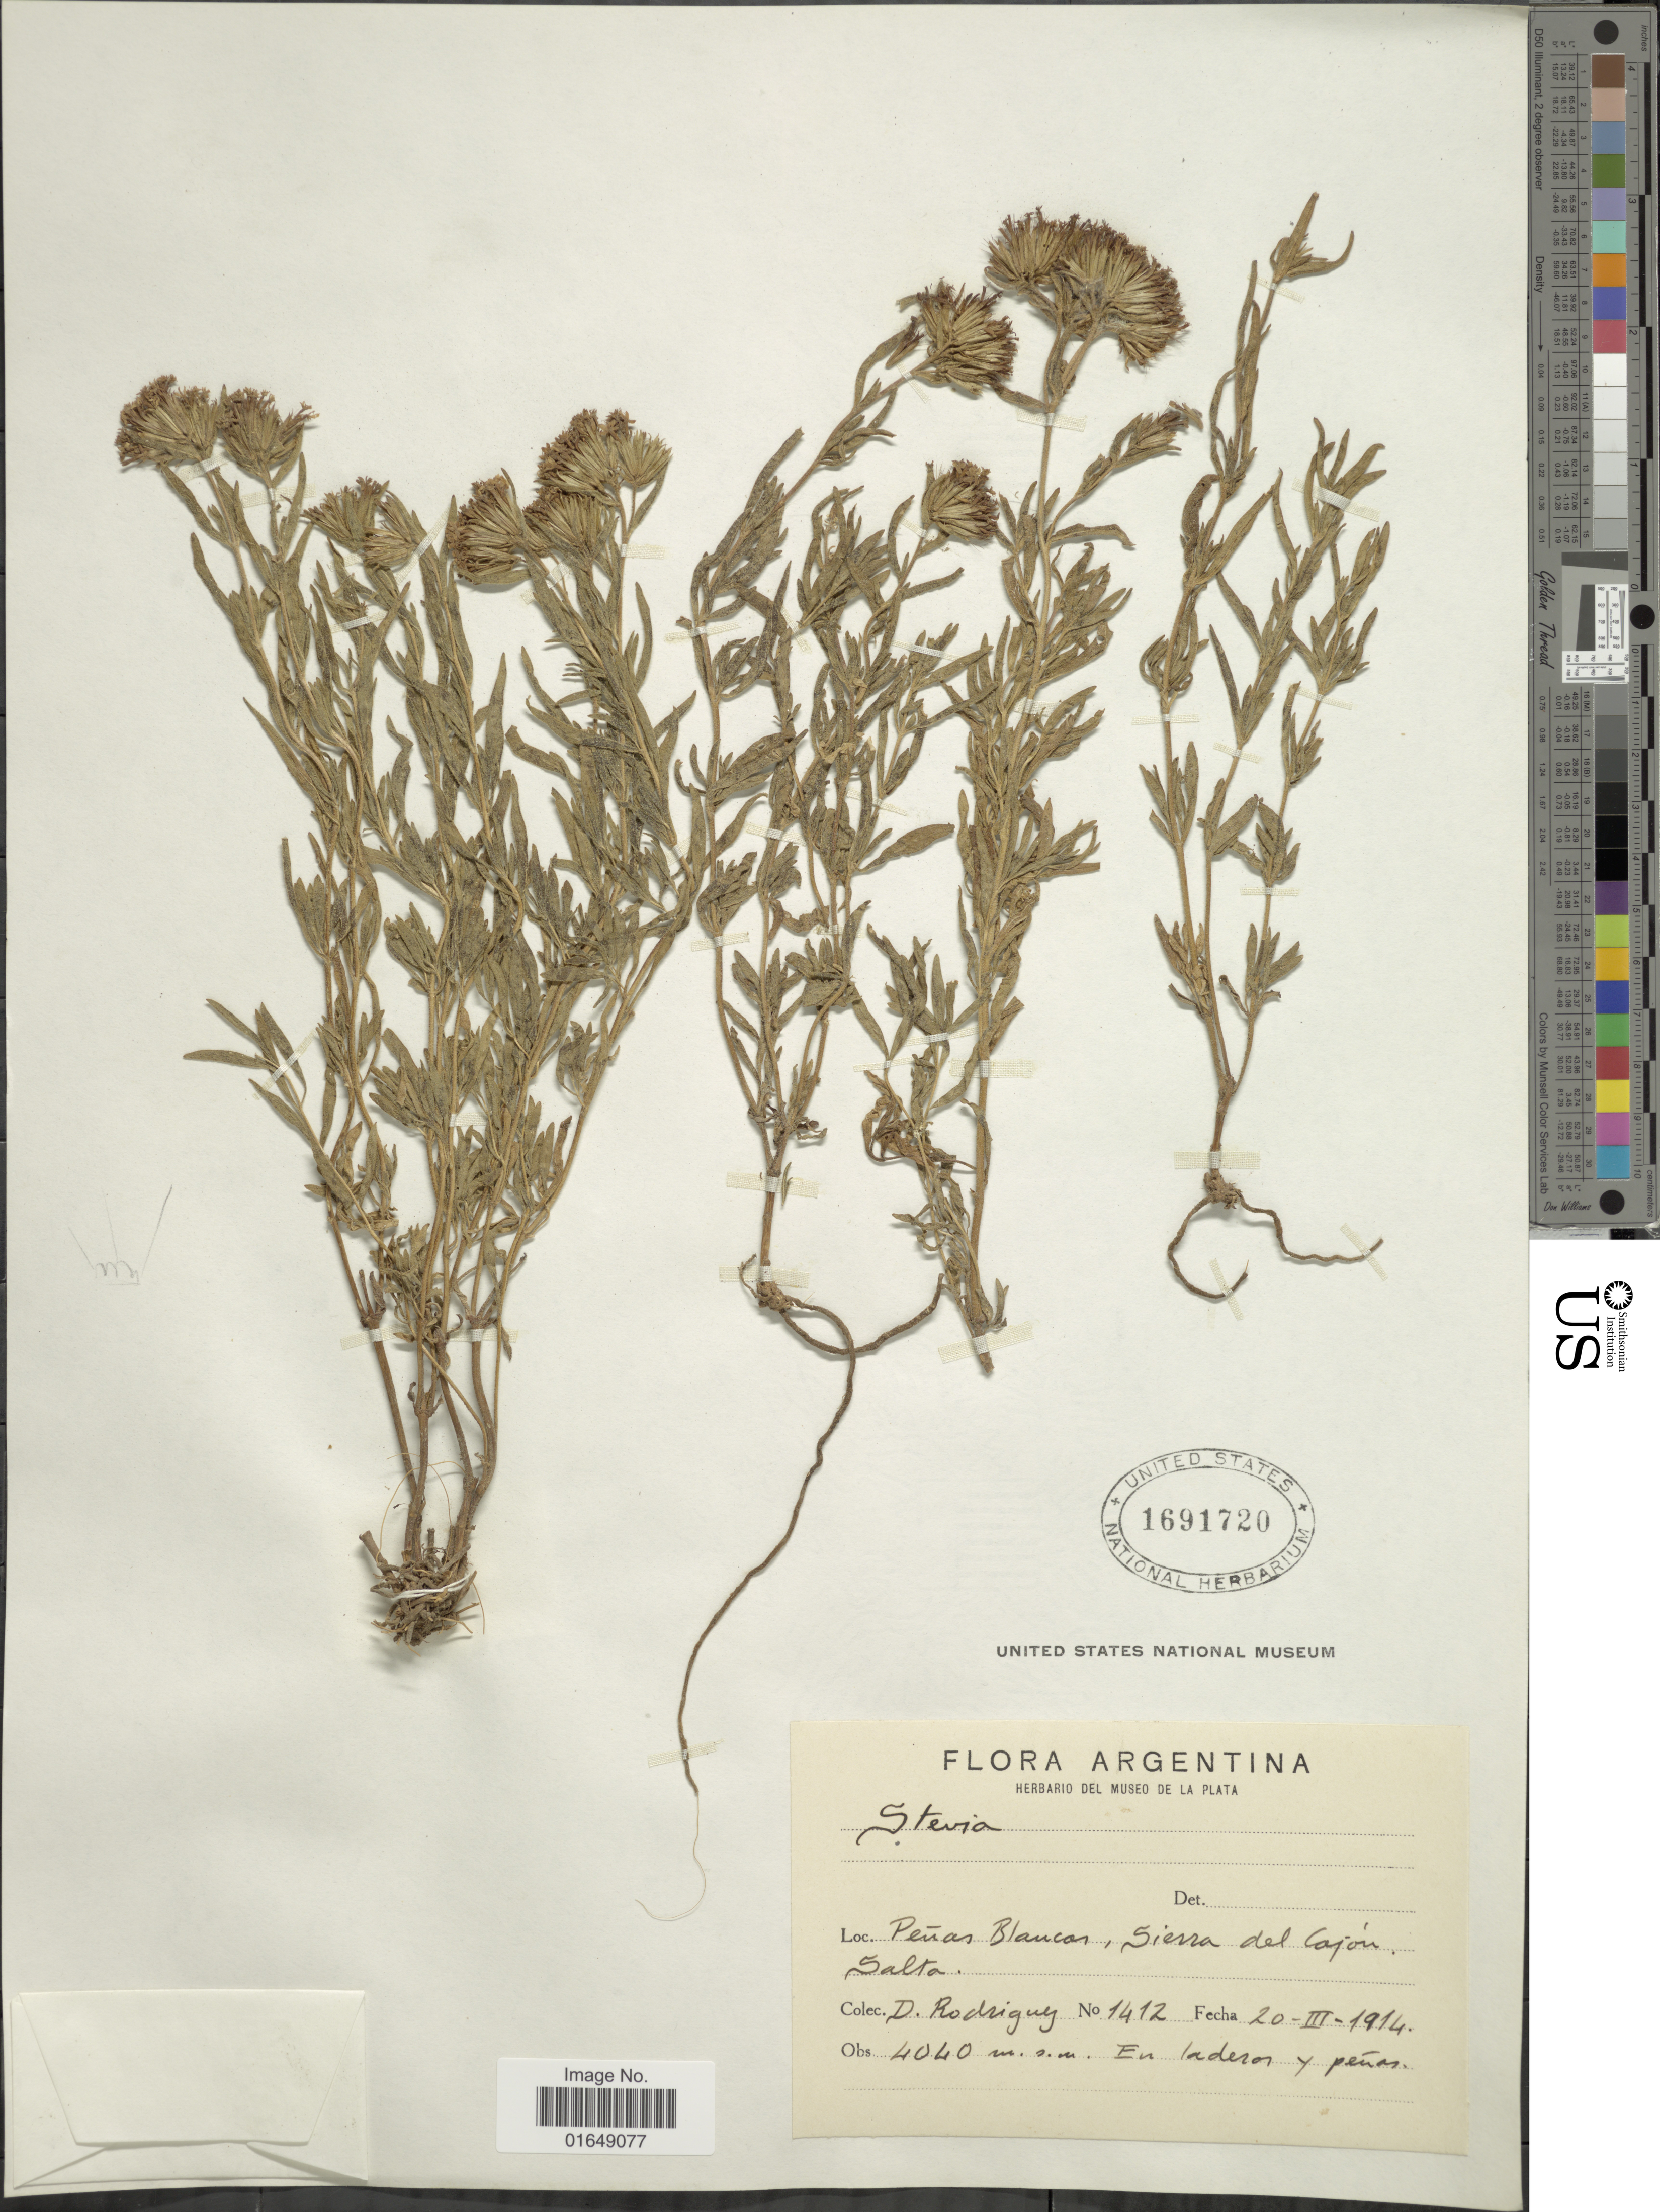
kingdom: Plantae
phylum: Tracheophyta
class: Magnoliopsida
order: Asterales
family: Asteraceae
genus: Stevia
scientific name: Stevia sp.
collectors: D. Rodriguez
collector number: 1412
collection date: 1914-03-20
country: Argentina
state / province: Salta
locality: Peñas Blancas, Sierra del Cajón, en ladera y peñas.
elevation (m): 4040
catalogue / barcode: US 1691720